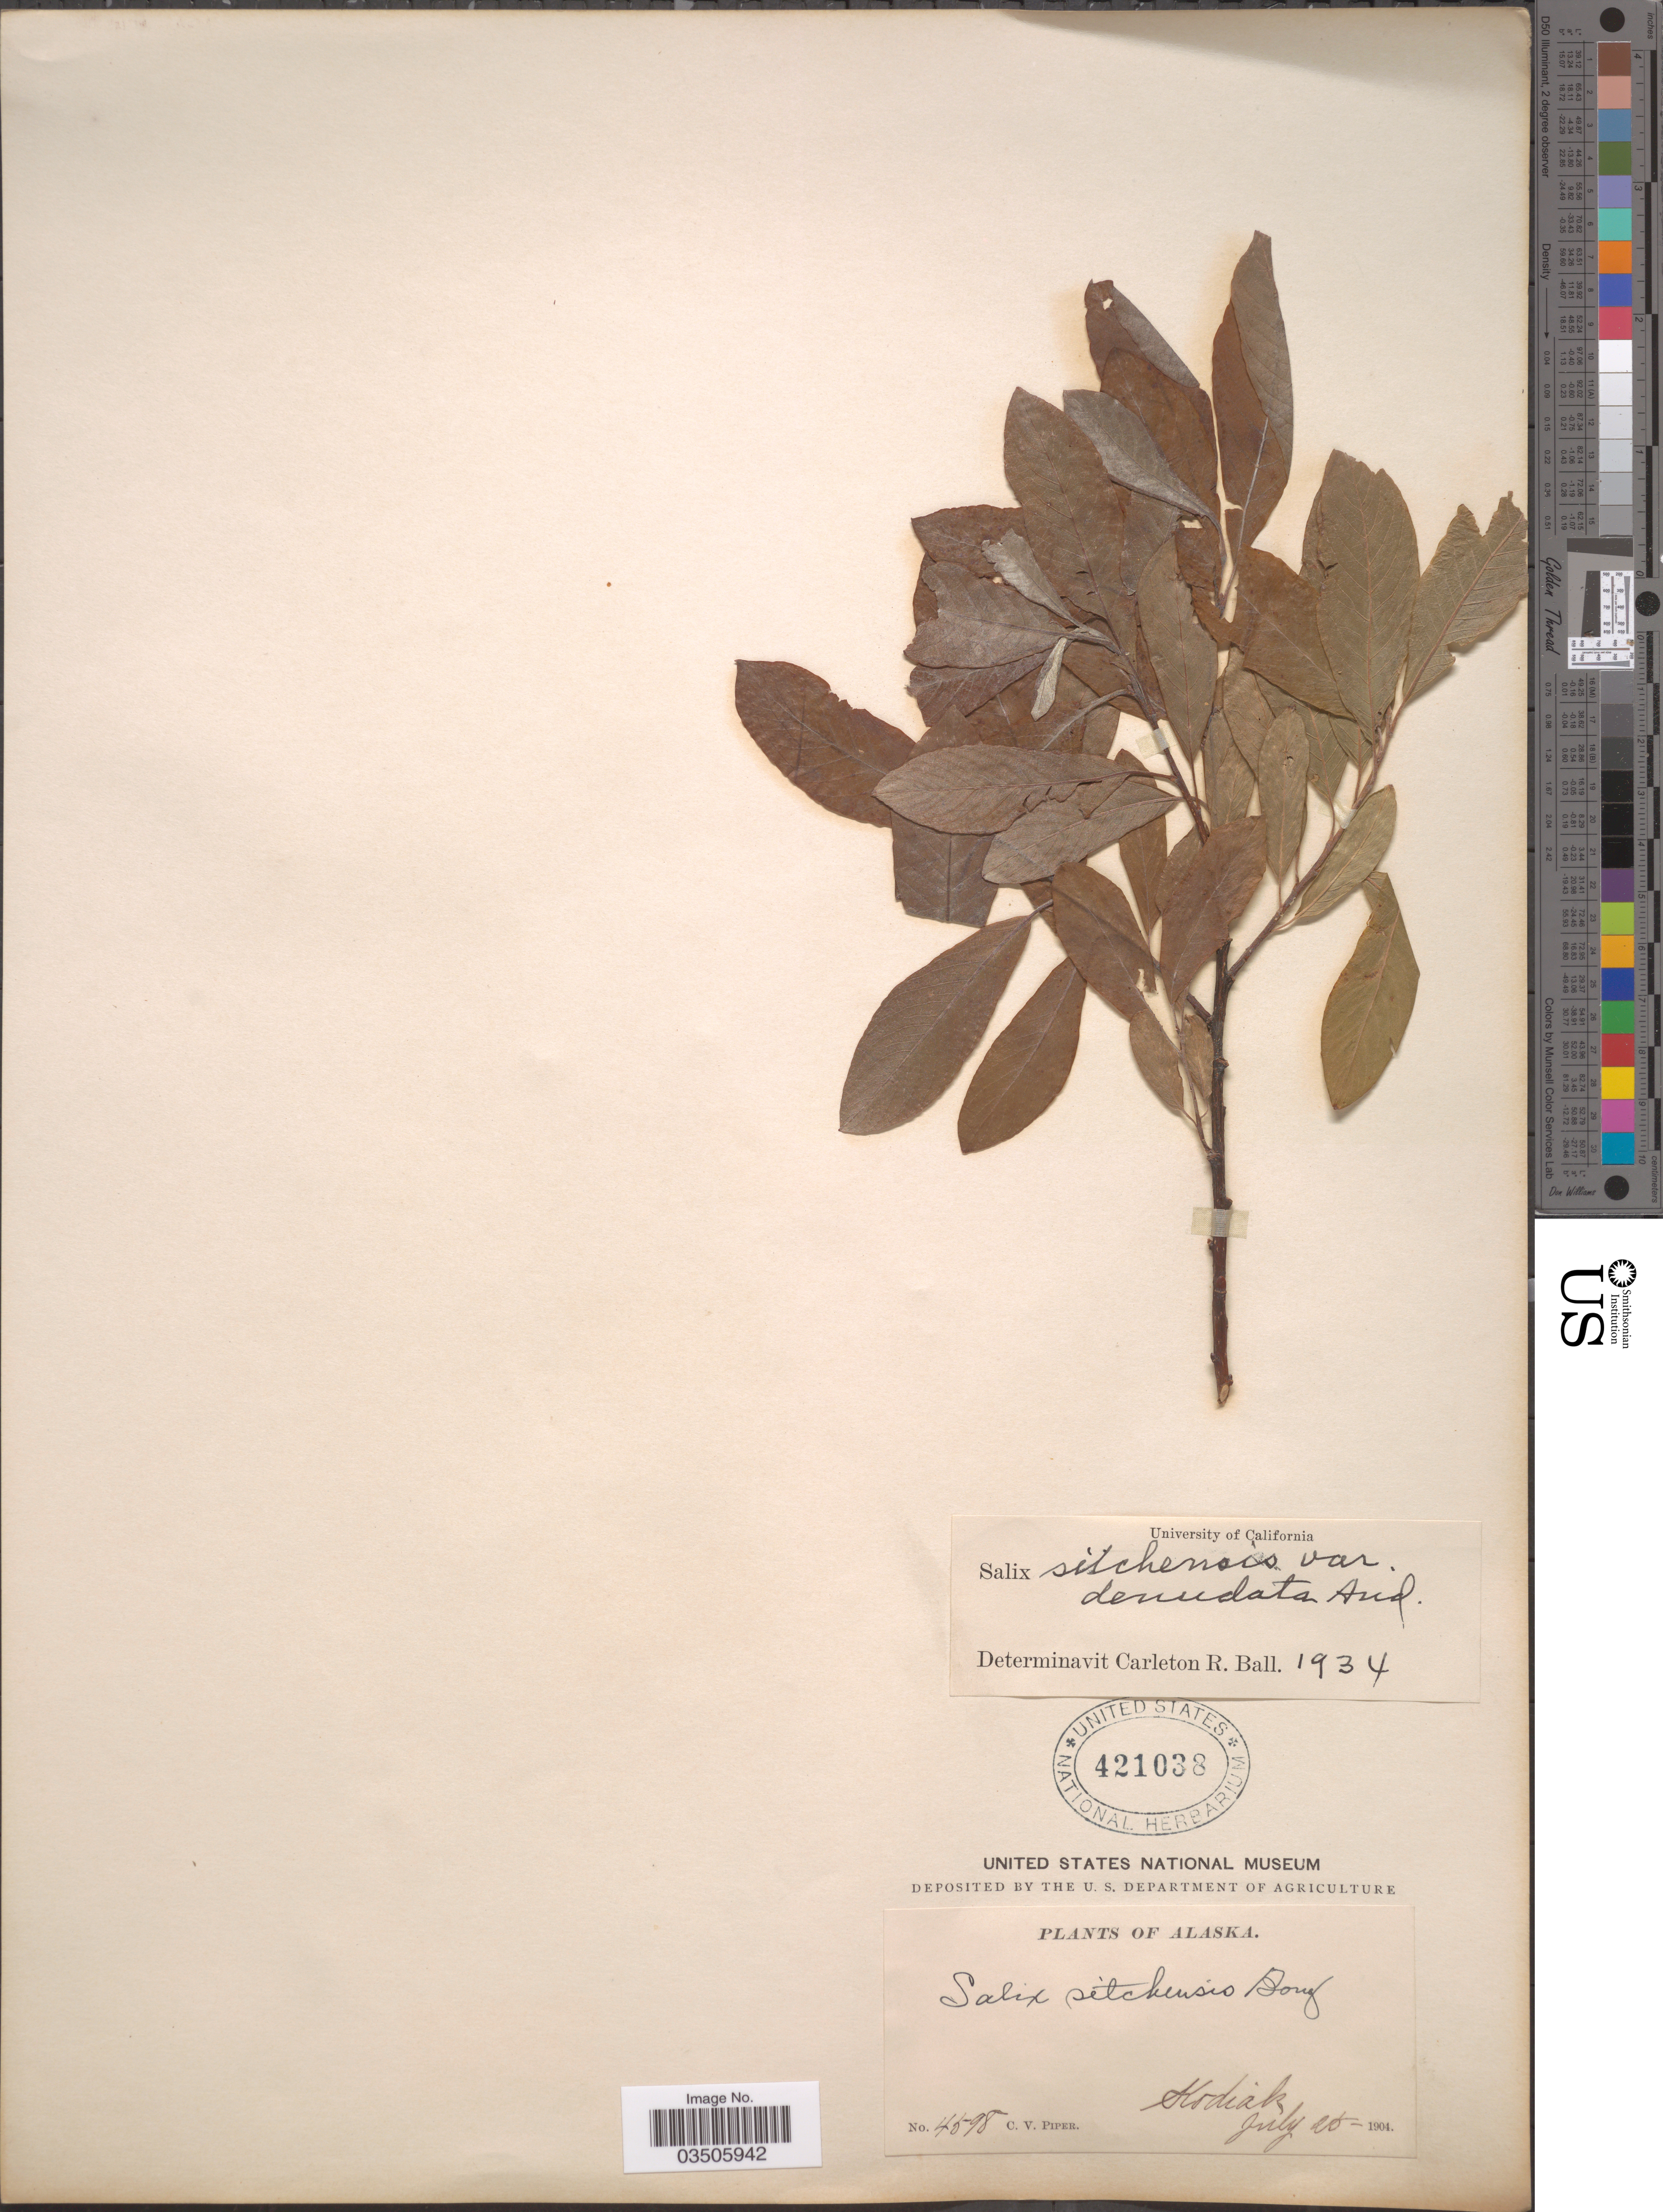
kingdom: Plantae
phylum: Tracheophyta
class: Magnoliopsida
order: Malpighiales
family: Salicaceae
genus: Salix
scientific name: Salix sitchensis var. denudata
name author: Andersson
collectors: C. V. Piper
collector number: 4598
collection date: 1904-07-25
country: United States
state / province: Alaska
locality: Kodiak.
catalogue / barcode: US 421038